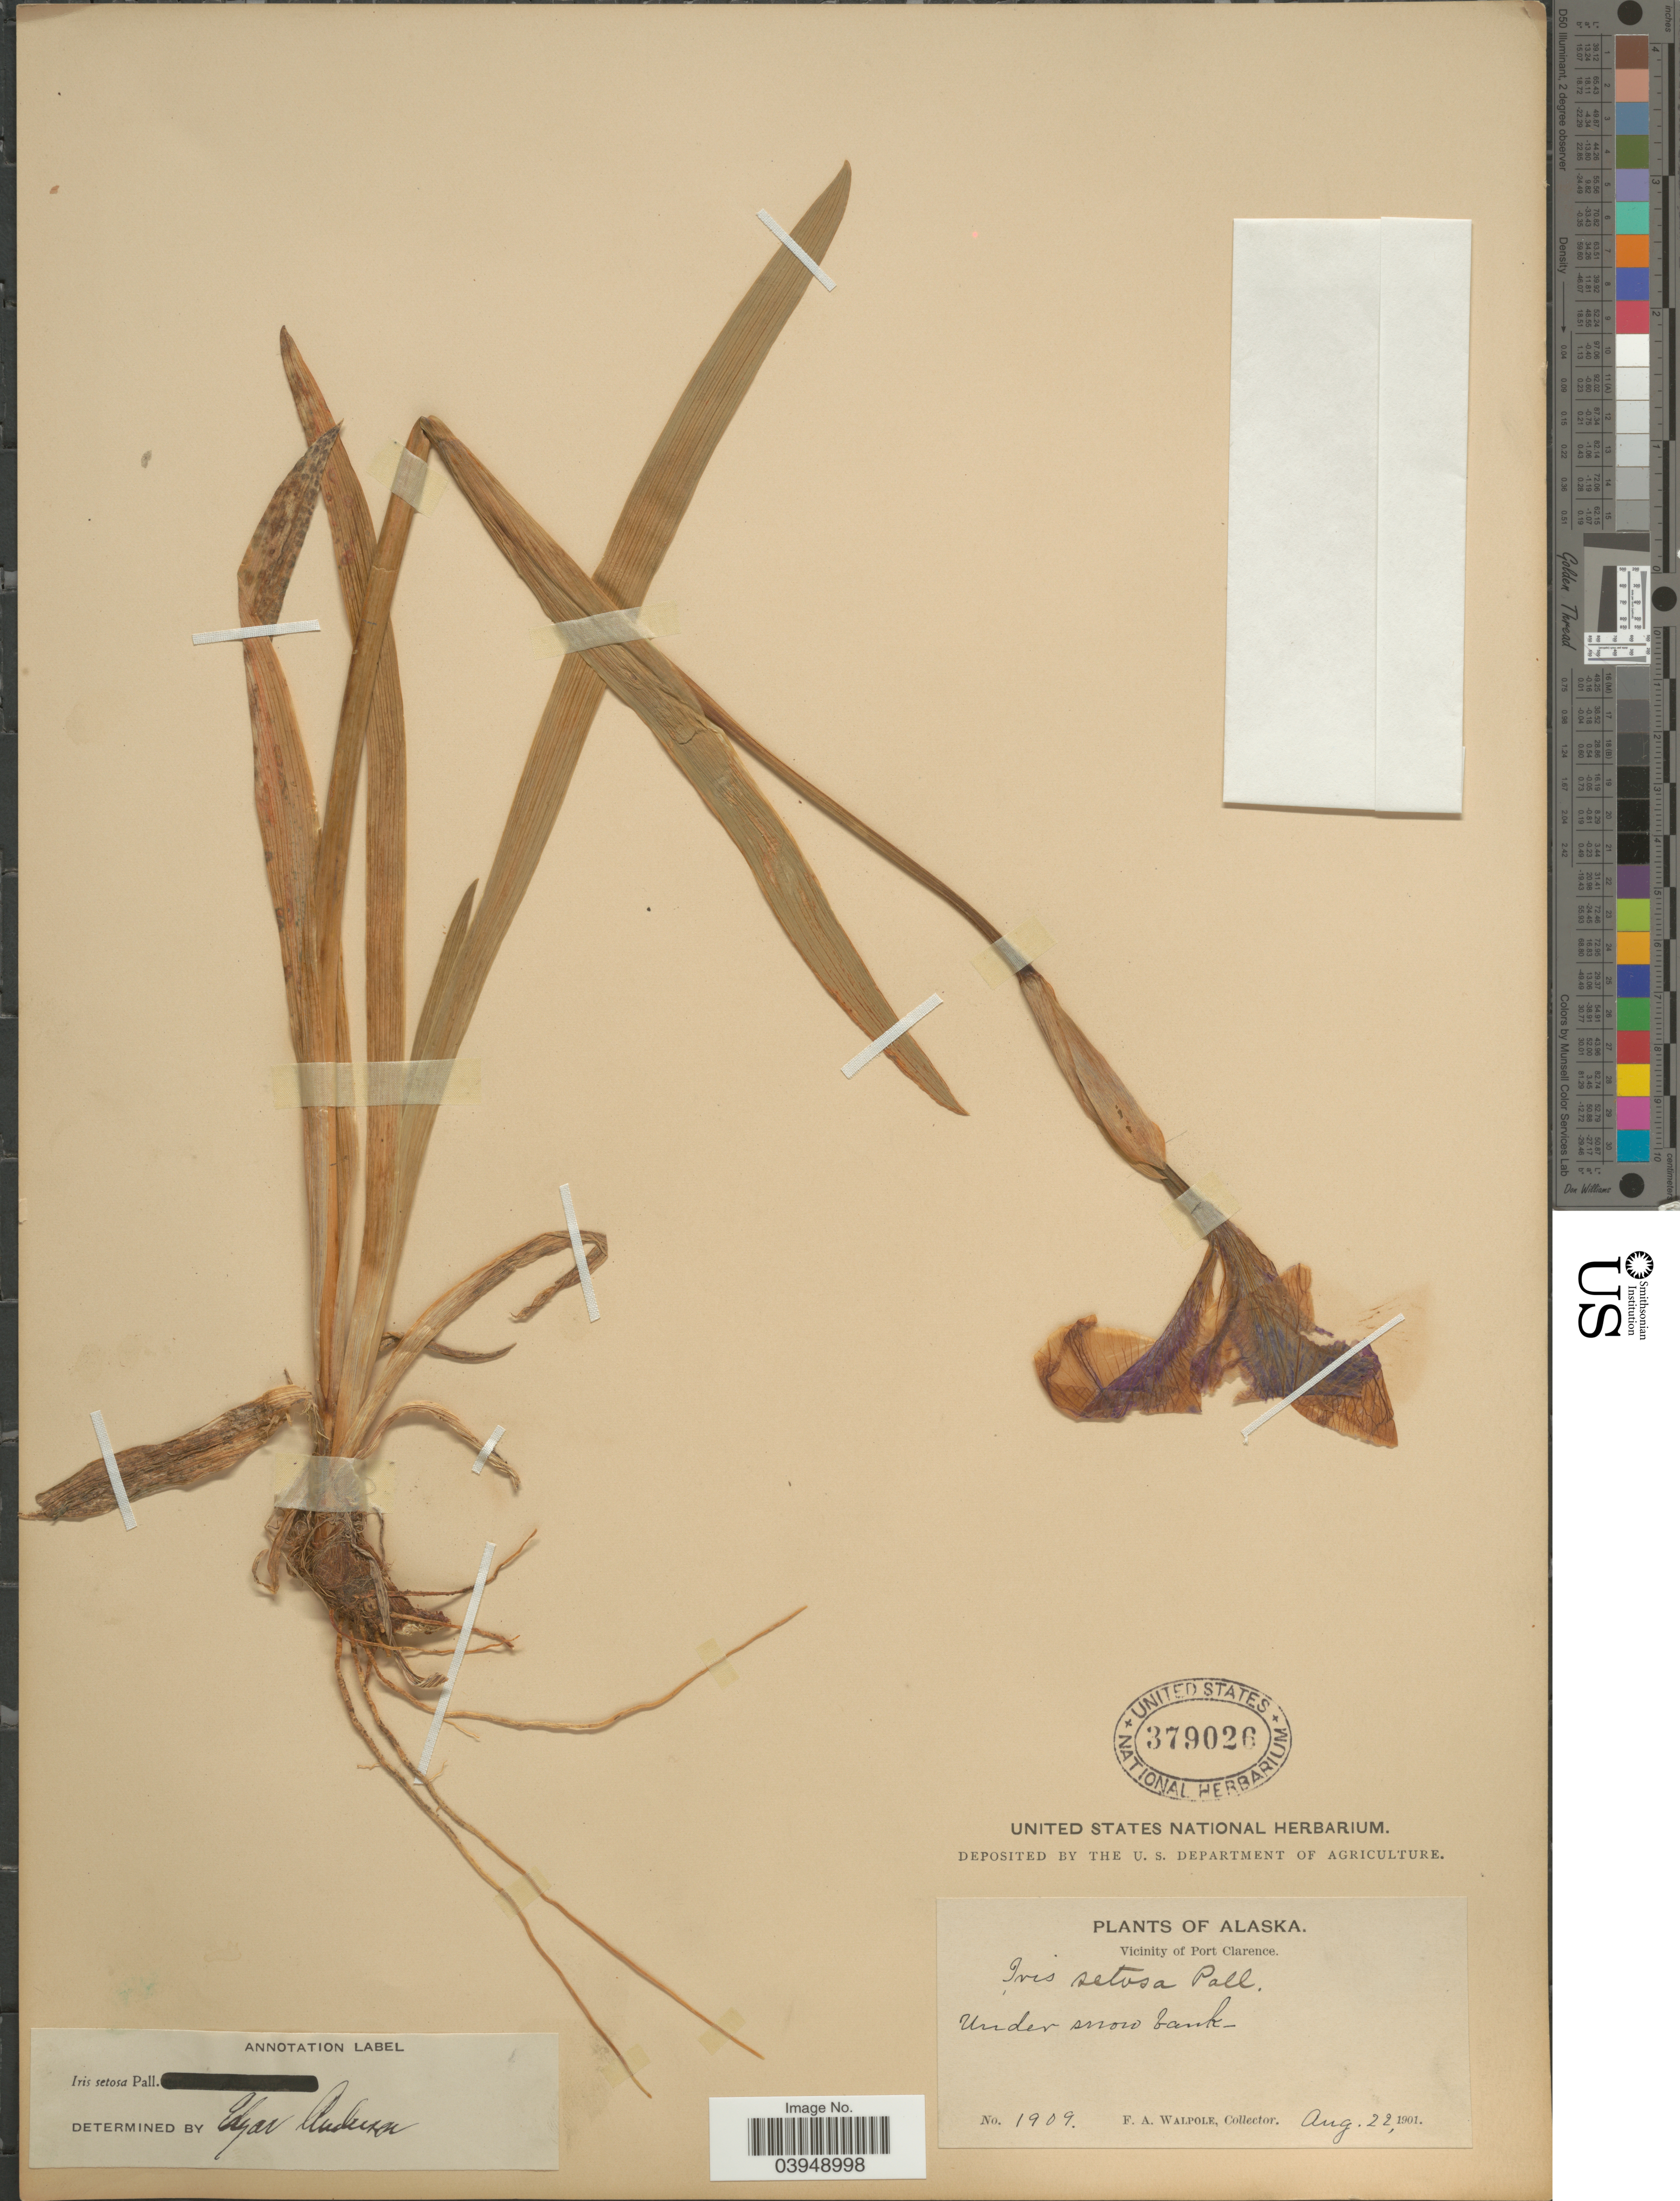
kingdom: Plantae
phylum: Tracheophyta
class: Liliopsida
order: Asparagales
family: Iridaceae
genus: Iris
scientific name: Iris setosa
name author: Pall. ex Link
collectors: F. Walpole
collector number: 1909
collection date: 1901-08-22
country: United States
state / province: Alaska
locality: Vicinity of Port Clarence. Under snow bank.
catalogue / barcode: US 379026